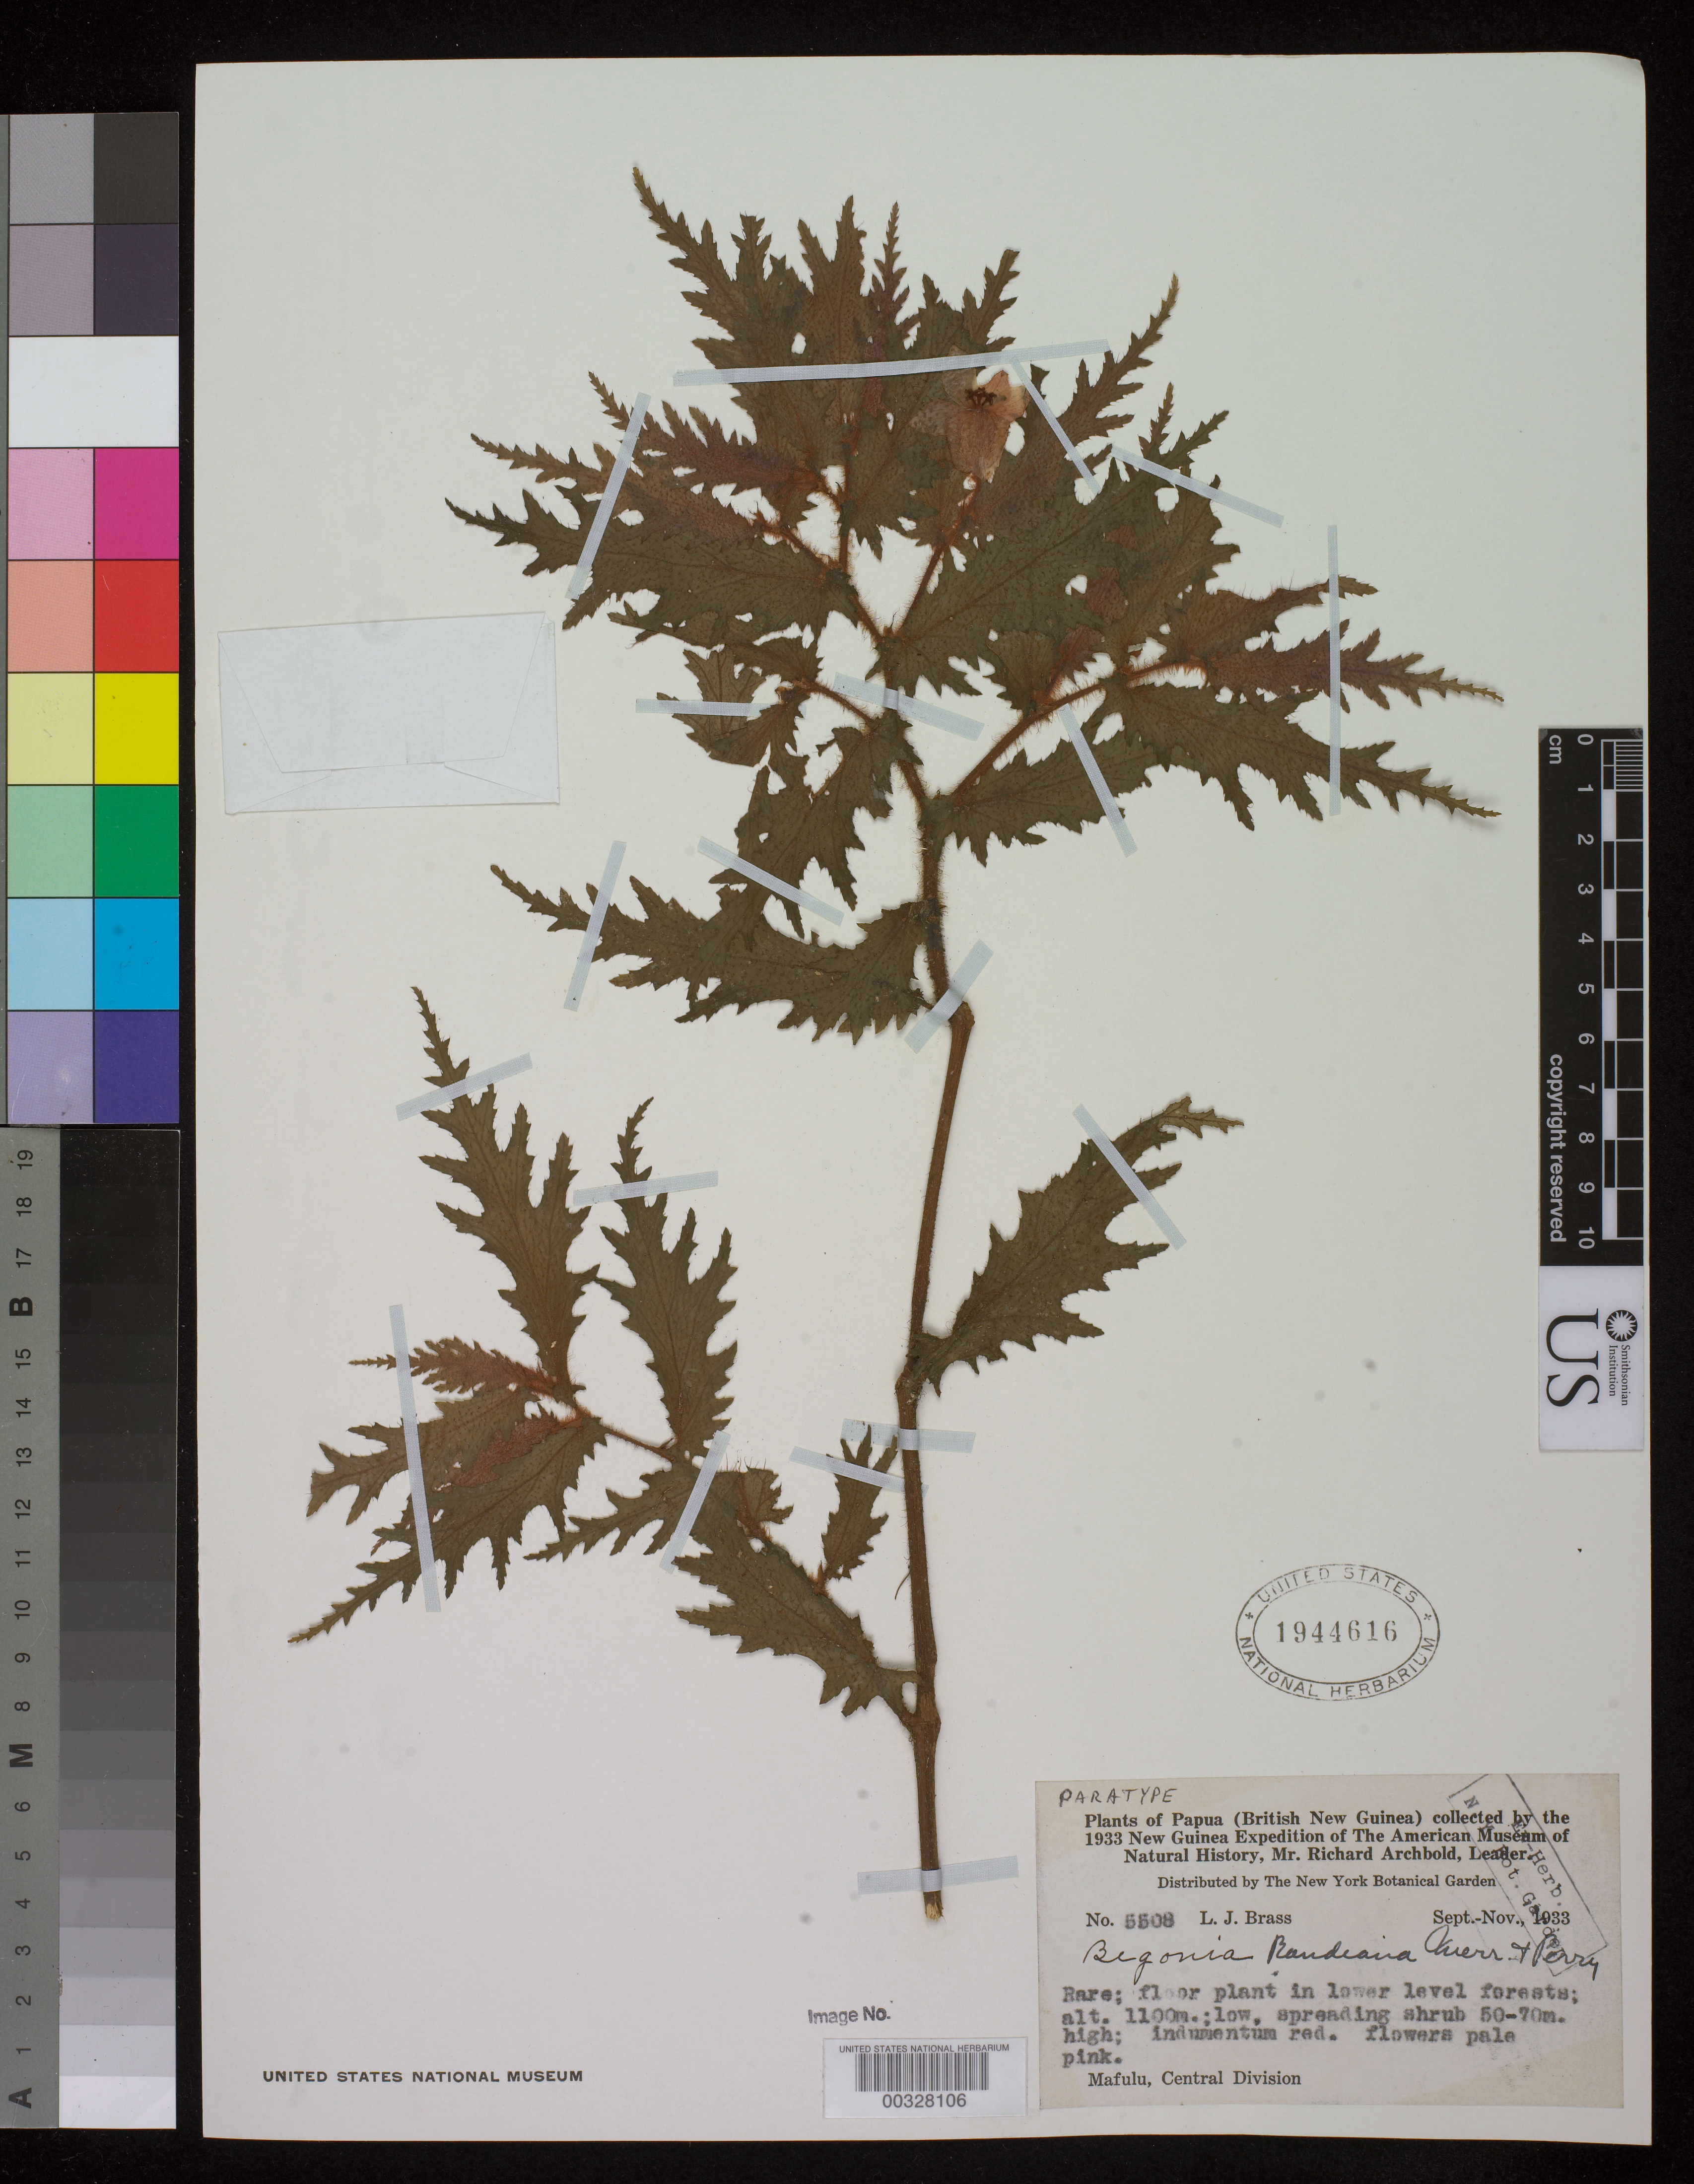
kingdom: Plantae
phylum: Tracheophyta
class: Magnoliopsida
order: Cucurbitales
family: Begoniaceae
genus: Begonia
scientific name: Begonia randiana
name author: Merr. & L.M. Perry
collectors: L. J. Brass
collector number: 5508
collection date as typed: Sep 1933 to -- Nov 1933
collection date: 1933-09/1933-11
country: Papua New Guinea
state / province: Central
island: New Guinea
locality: Mafulu, central division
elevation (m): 1100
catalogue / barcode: US 1944616